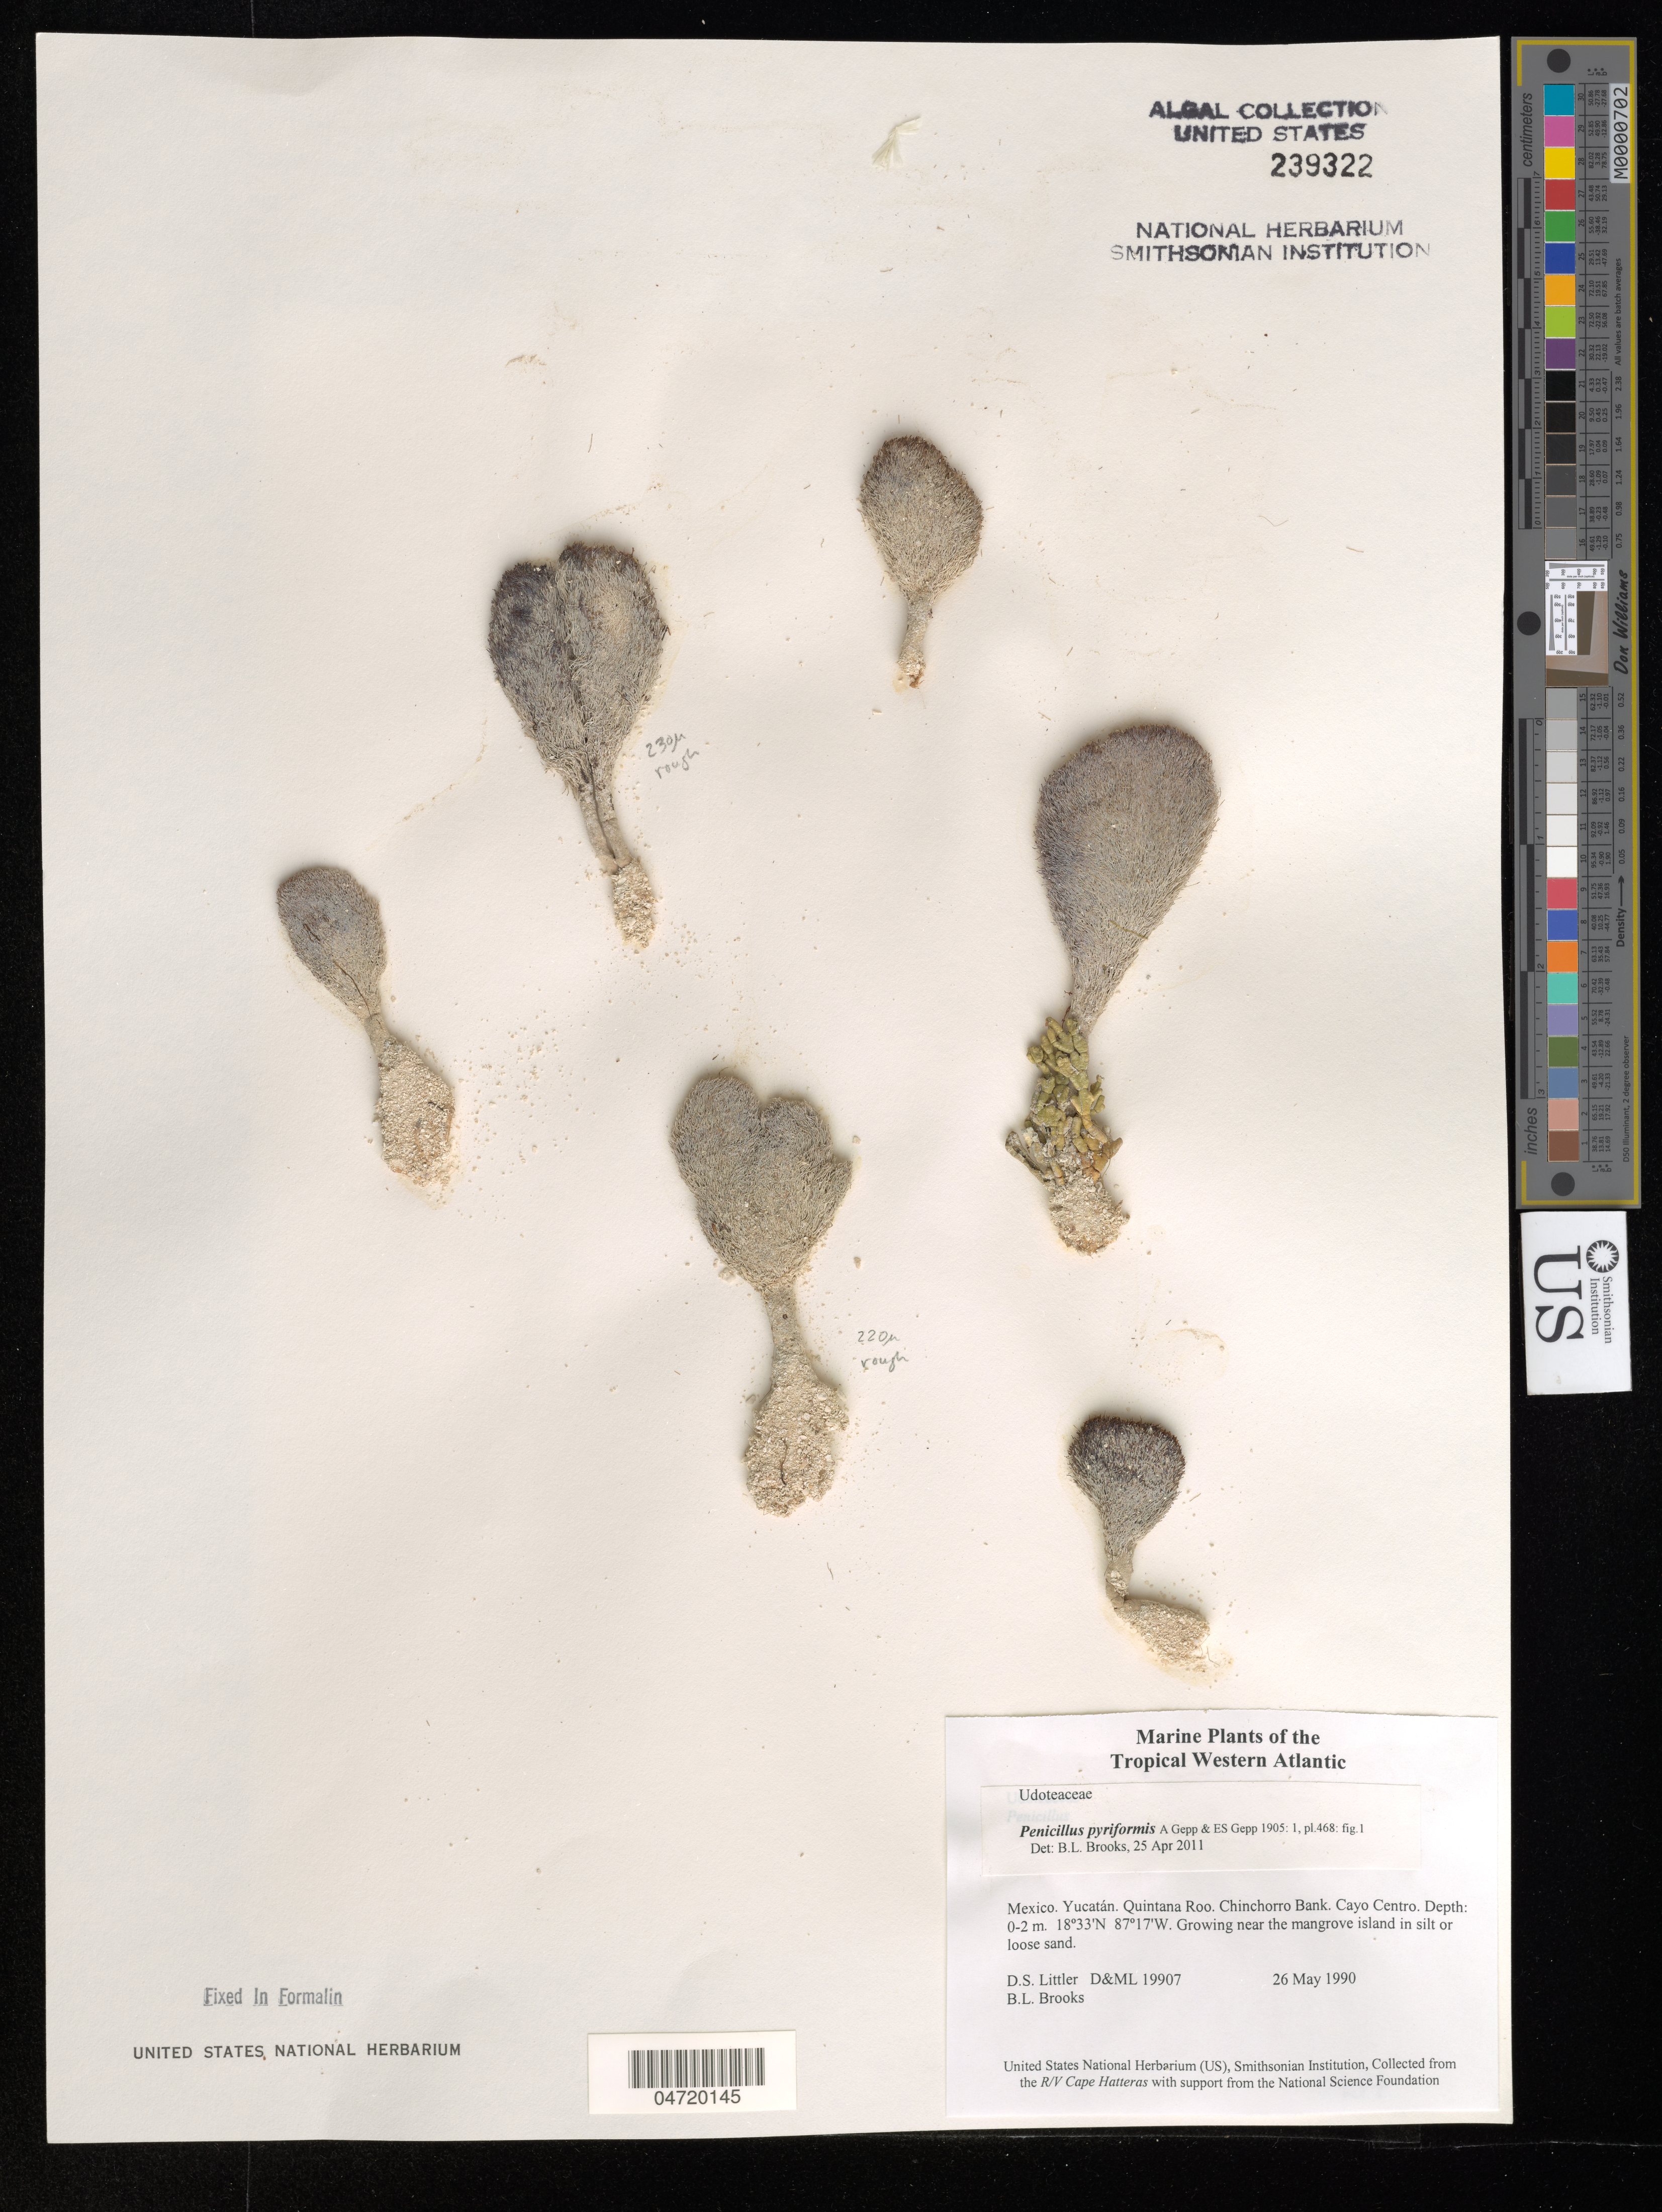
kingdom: Plantae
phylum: Chlorophyta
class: Ulvophyceae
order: Bryopsidales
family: Udoteaceae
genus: Penicillus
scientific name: Penicillus pyriformis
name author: A. Gepp & E. Gepp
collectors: D. S. Littler & B. Brooks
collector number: D&ML19907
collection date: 1990-05-26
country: Mexico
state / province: Yucatán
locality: The Tropical Western Atlantic. Quintana Roo. Chinchorro Bank, Cayo Centro.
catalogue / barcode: US 239322